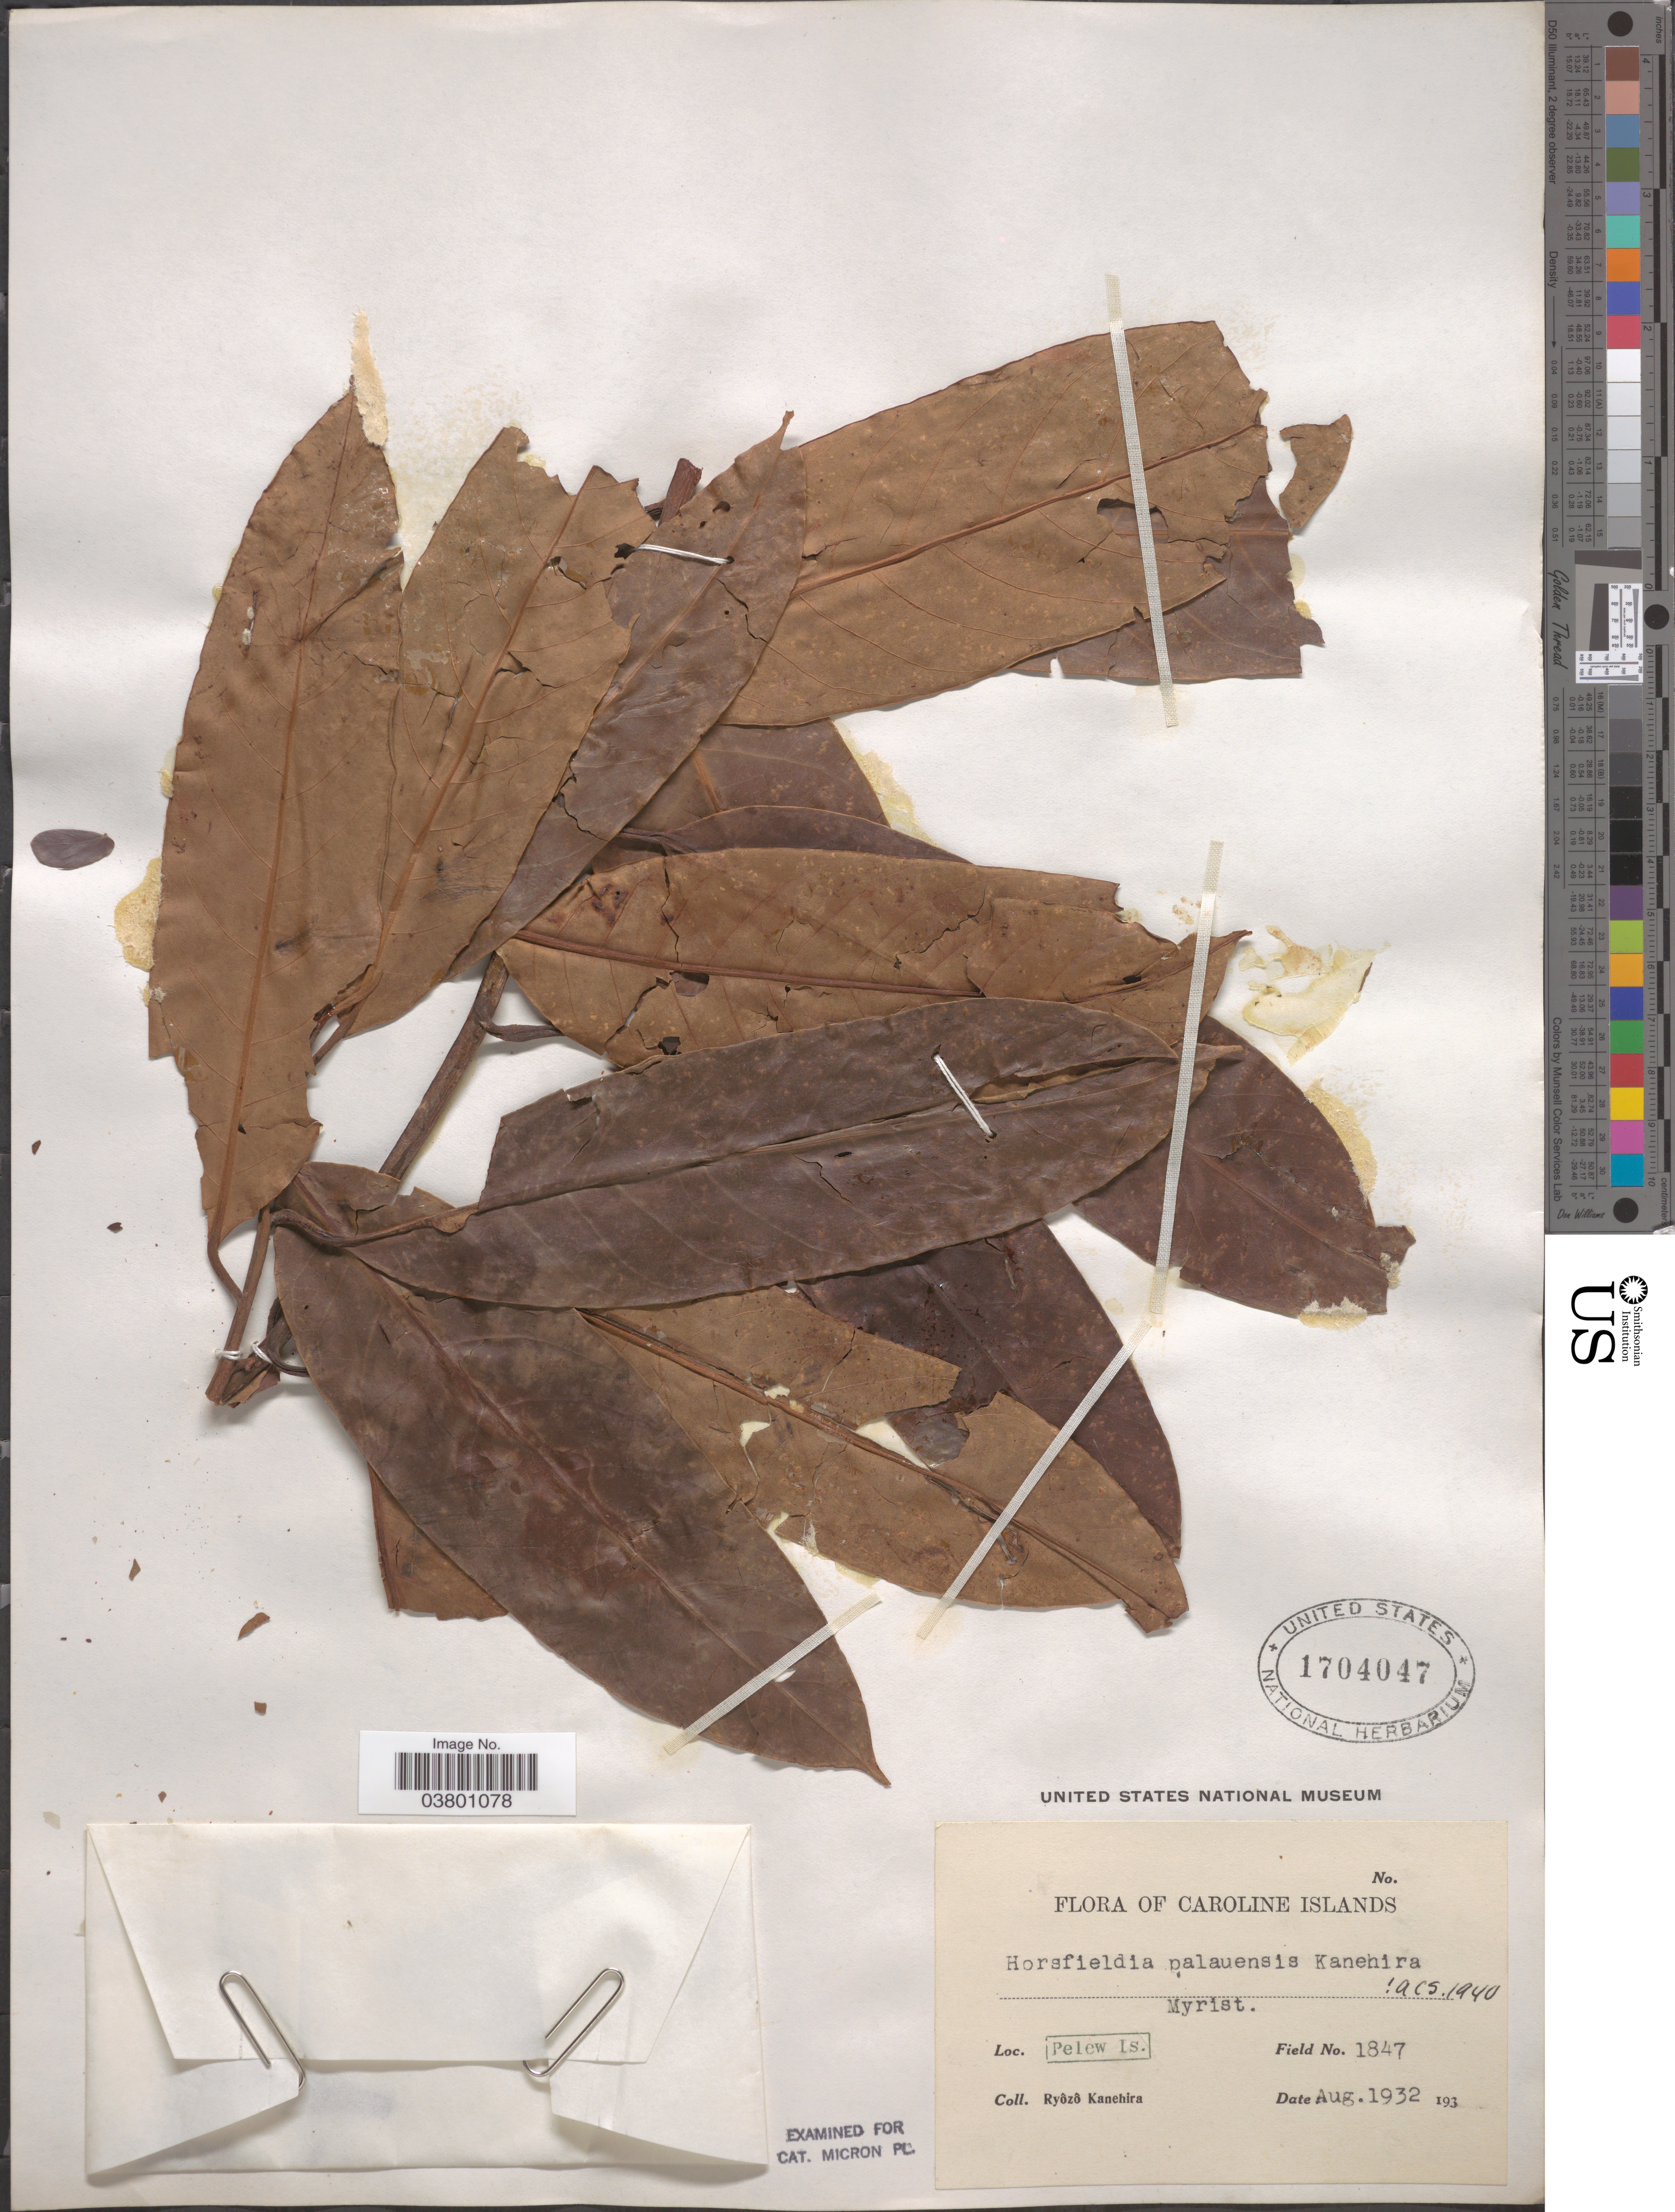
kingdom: Plantae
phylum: Tracheophyta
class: Magnoliopsida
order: Magnoliales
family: Myristicaceae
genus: Horsfieldia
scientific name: Horsfieldia palauensis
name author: Kaneh.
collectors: R. Kanehira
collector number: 1847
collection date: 1932-08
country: Palau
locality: Caroline Islands. Pelew Is.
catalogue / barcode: US 1704047